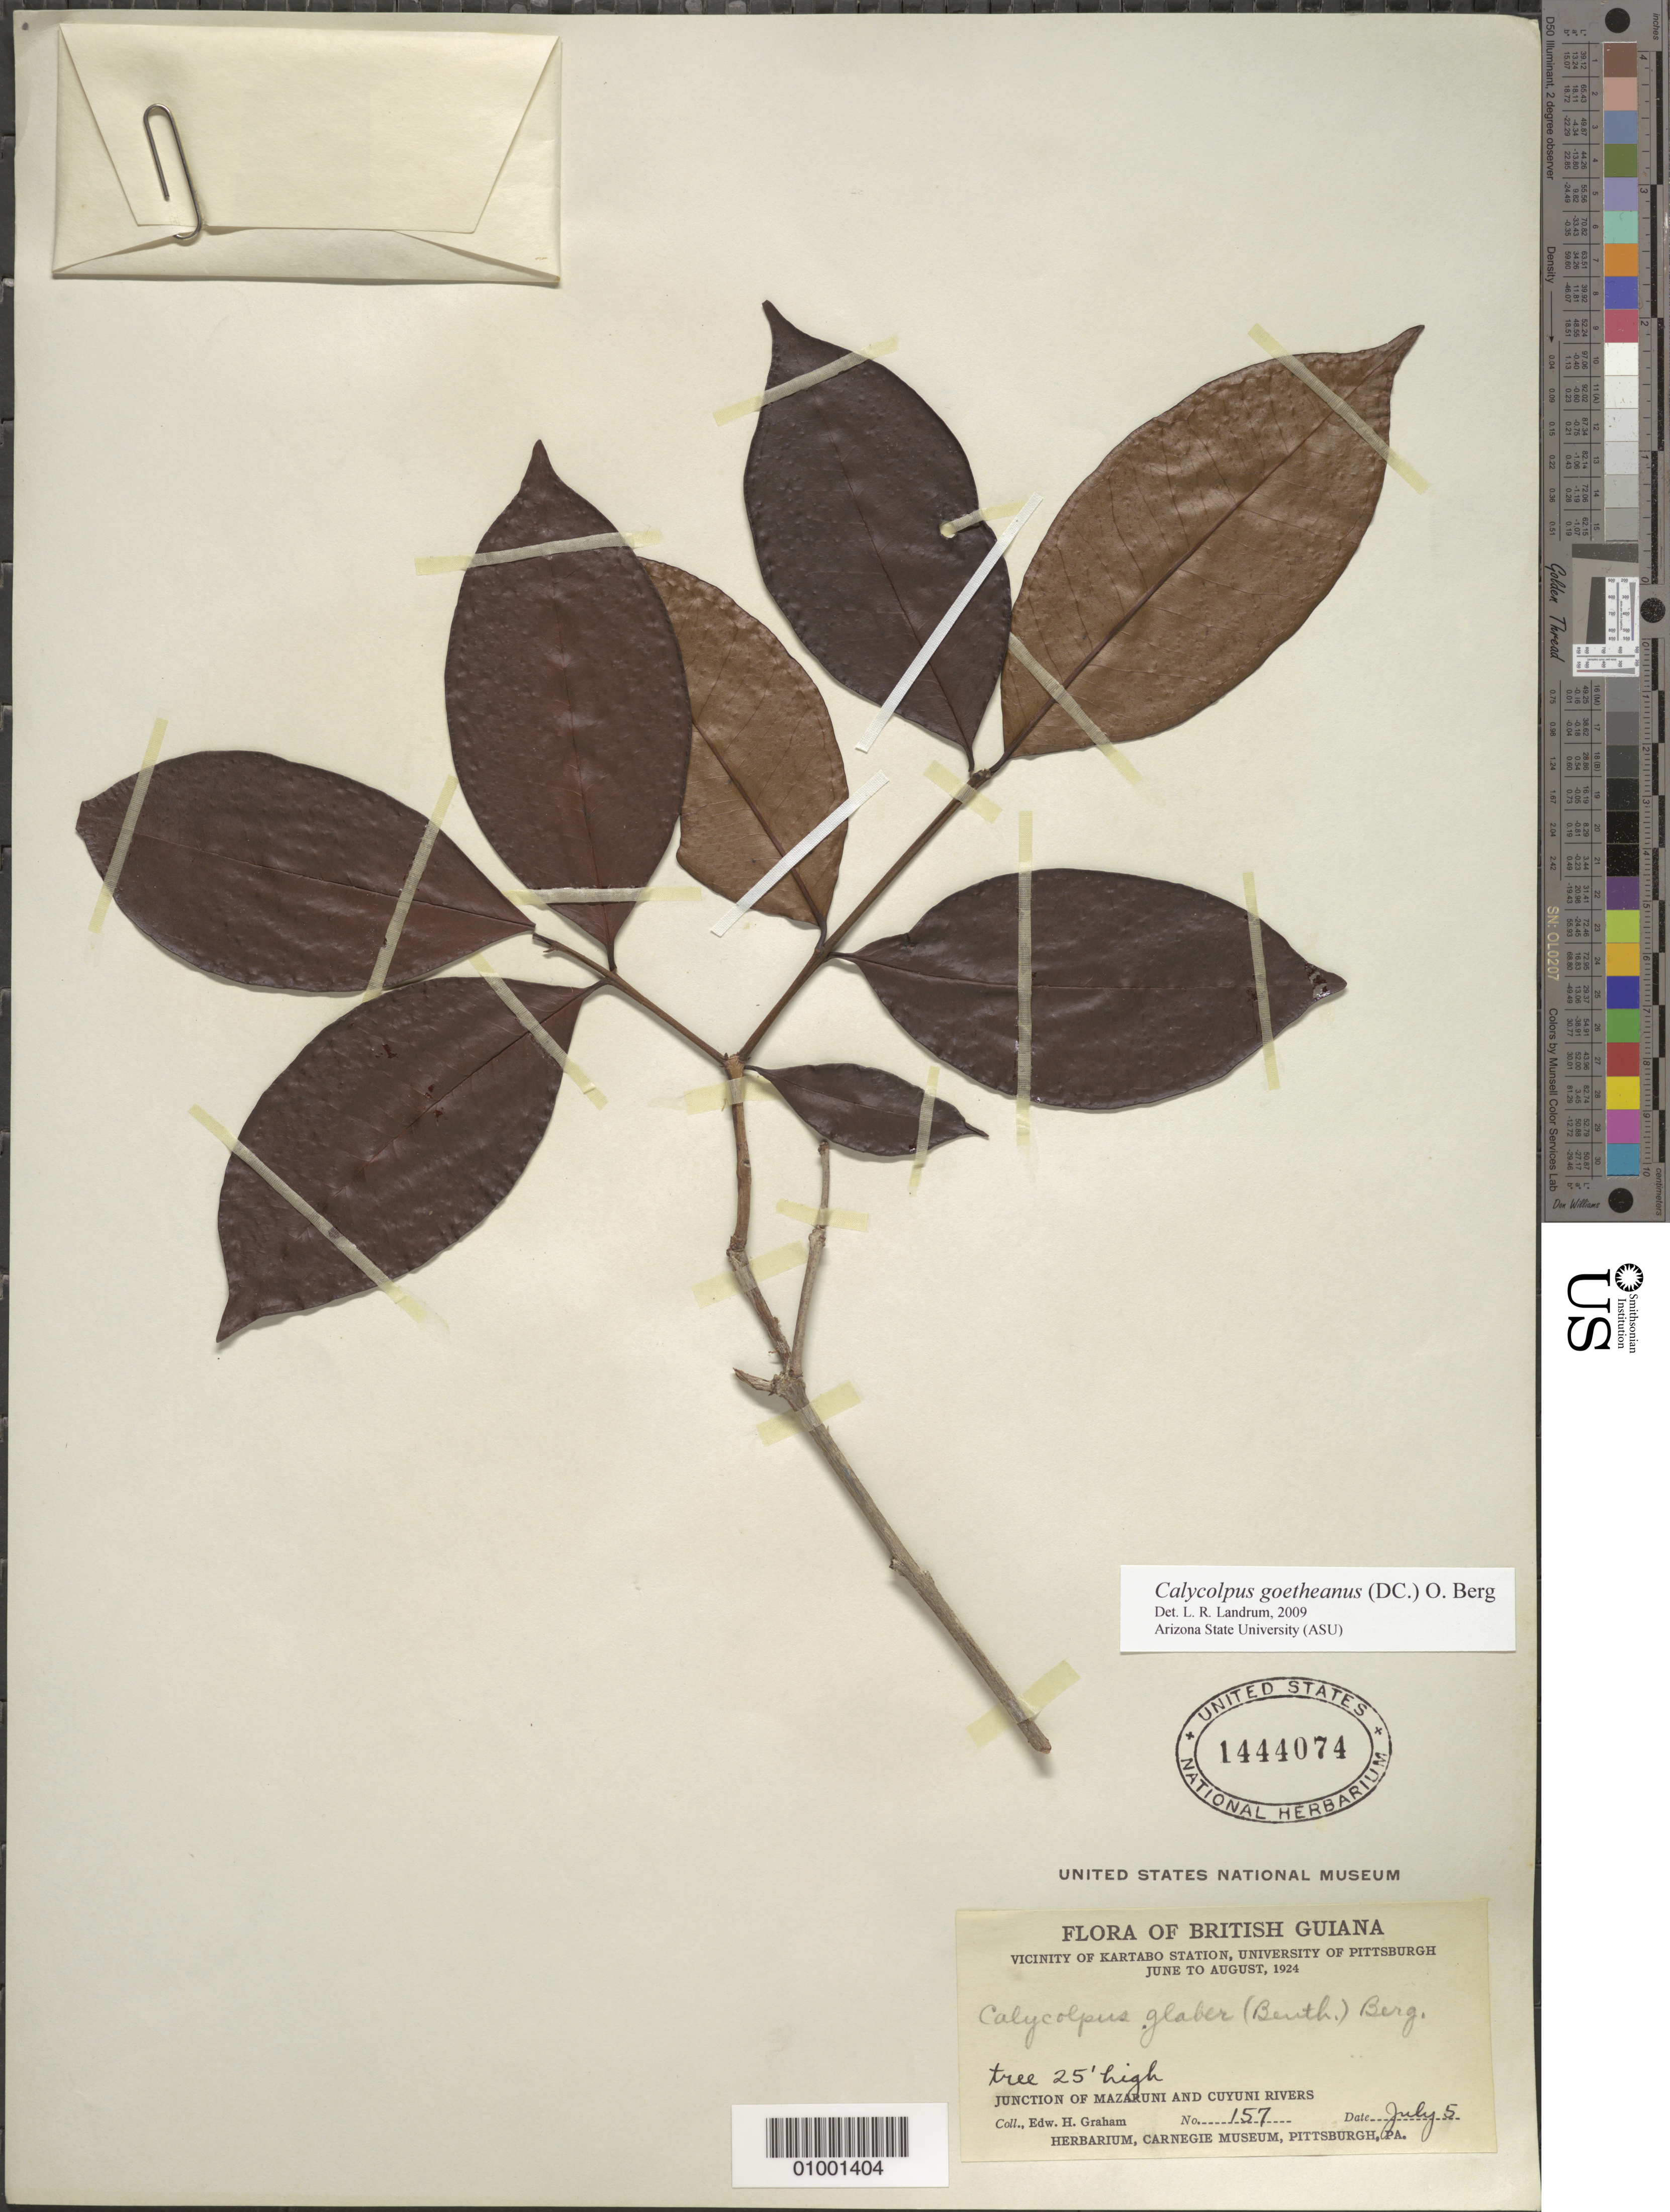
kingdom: Plantae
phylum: Tracheophyta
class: Magnoliopsida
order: Myrtales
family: Myrtaceae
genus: Calycolpus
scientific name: Calycolpus goetheanus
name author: (DC.) O. Berg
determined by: Landrum, L. R.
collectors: E. H. Graham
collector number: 157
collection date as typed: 5-Jul-24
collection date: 1924-07-05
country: Guyana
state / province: Cuyuni-Mazaruni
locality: Kartabo Station, junction of Mazaruni and Cuyuni Rivers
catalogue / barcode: US 1444074